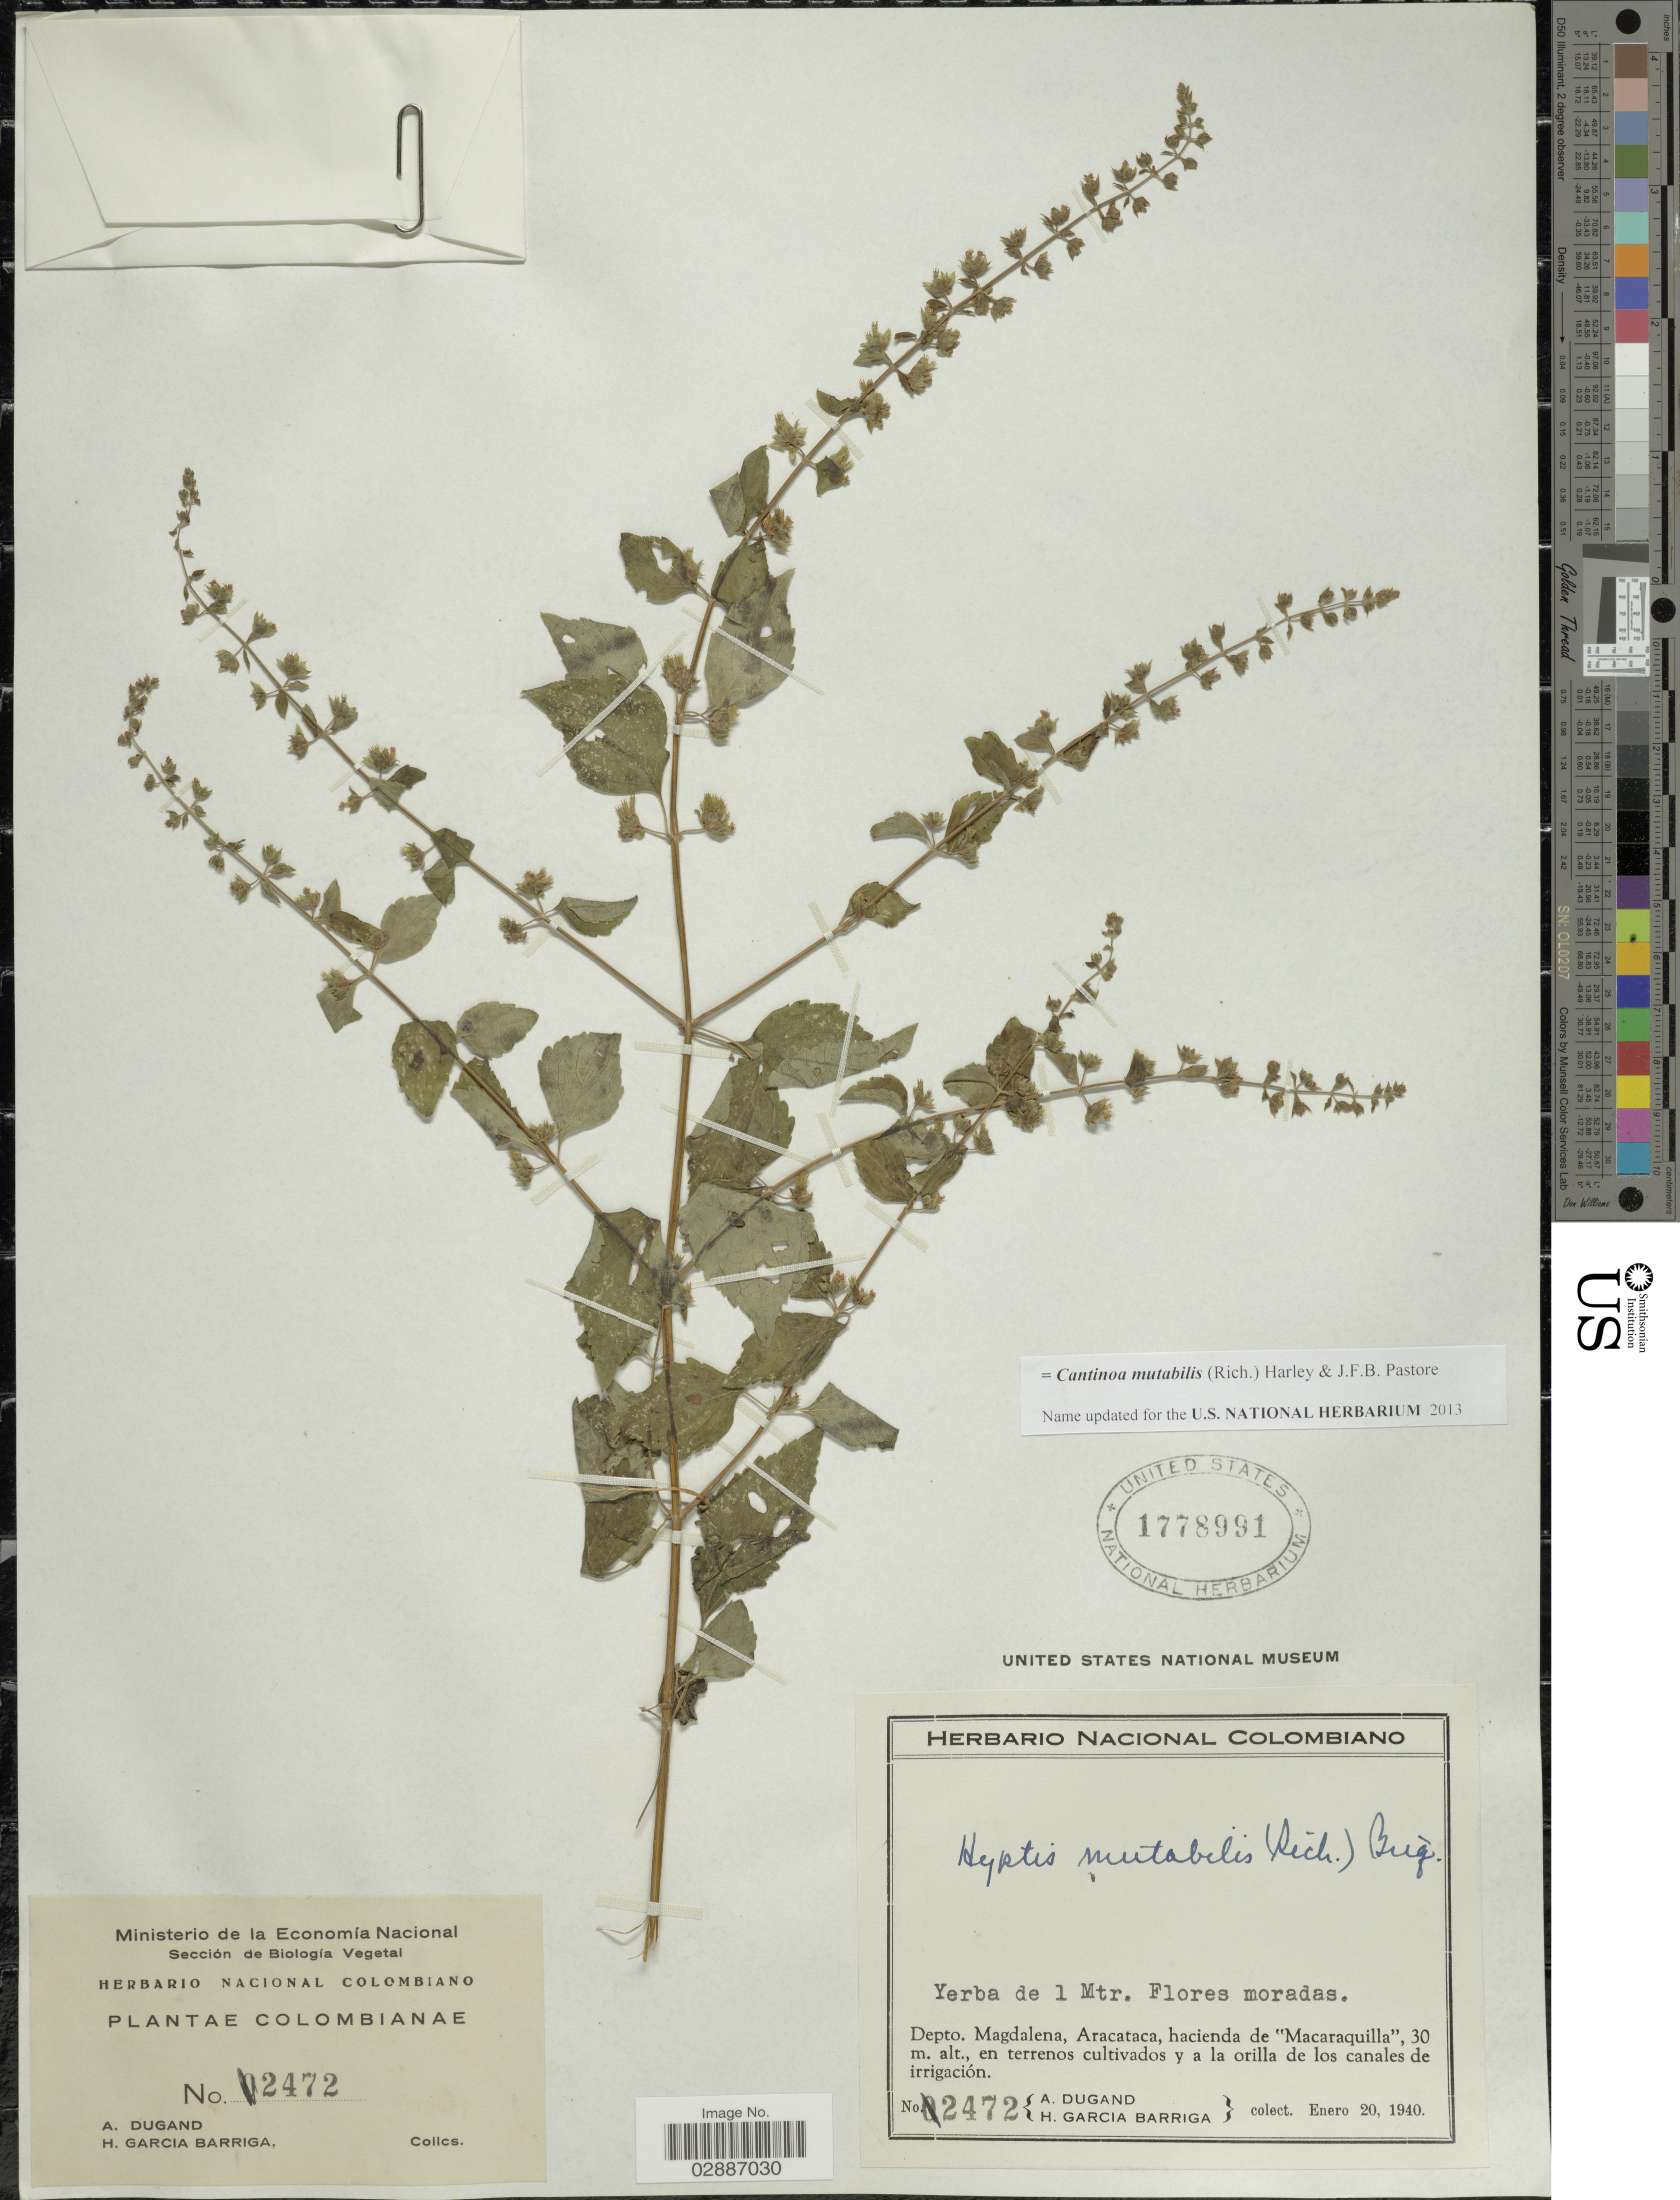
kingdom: Plantae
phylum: Tracheophyta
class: Magnoliopsida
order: Lamiales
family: Lamiaceae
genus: Cantinoa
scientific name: Cantinoa mutabilis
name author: (Epling) Harley & J.F.B. Pastore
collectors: A. Dugand & H. García Barriga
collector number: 2472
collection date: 1940-01-20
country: Colombia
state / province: Magdalena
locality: Depto. Magdalena, Aracataca, hacienda de "Macaraquilla".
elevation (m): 30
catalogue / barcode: US 1778991